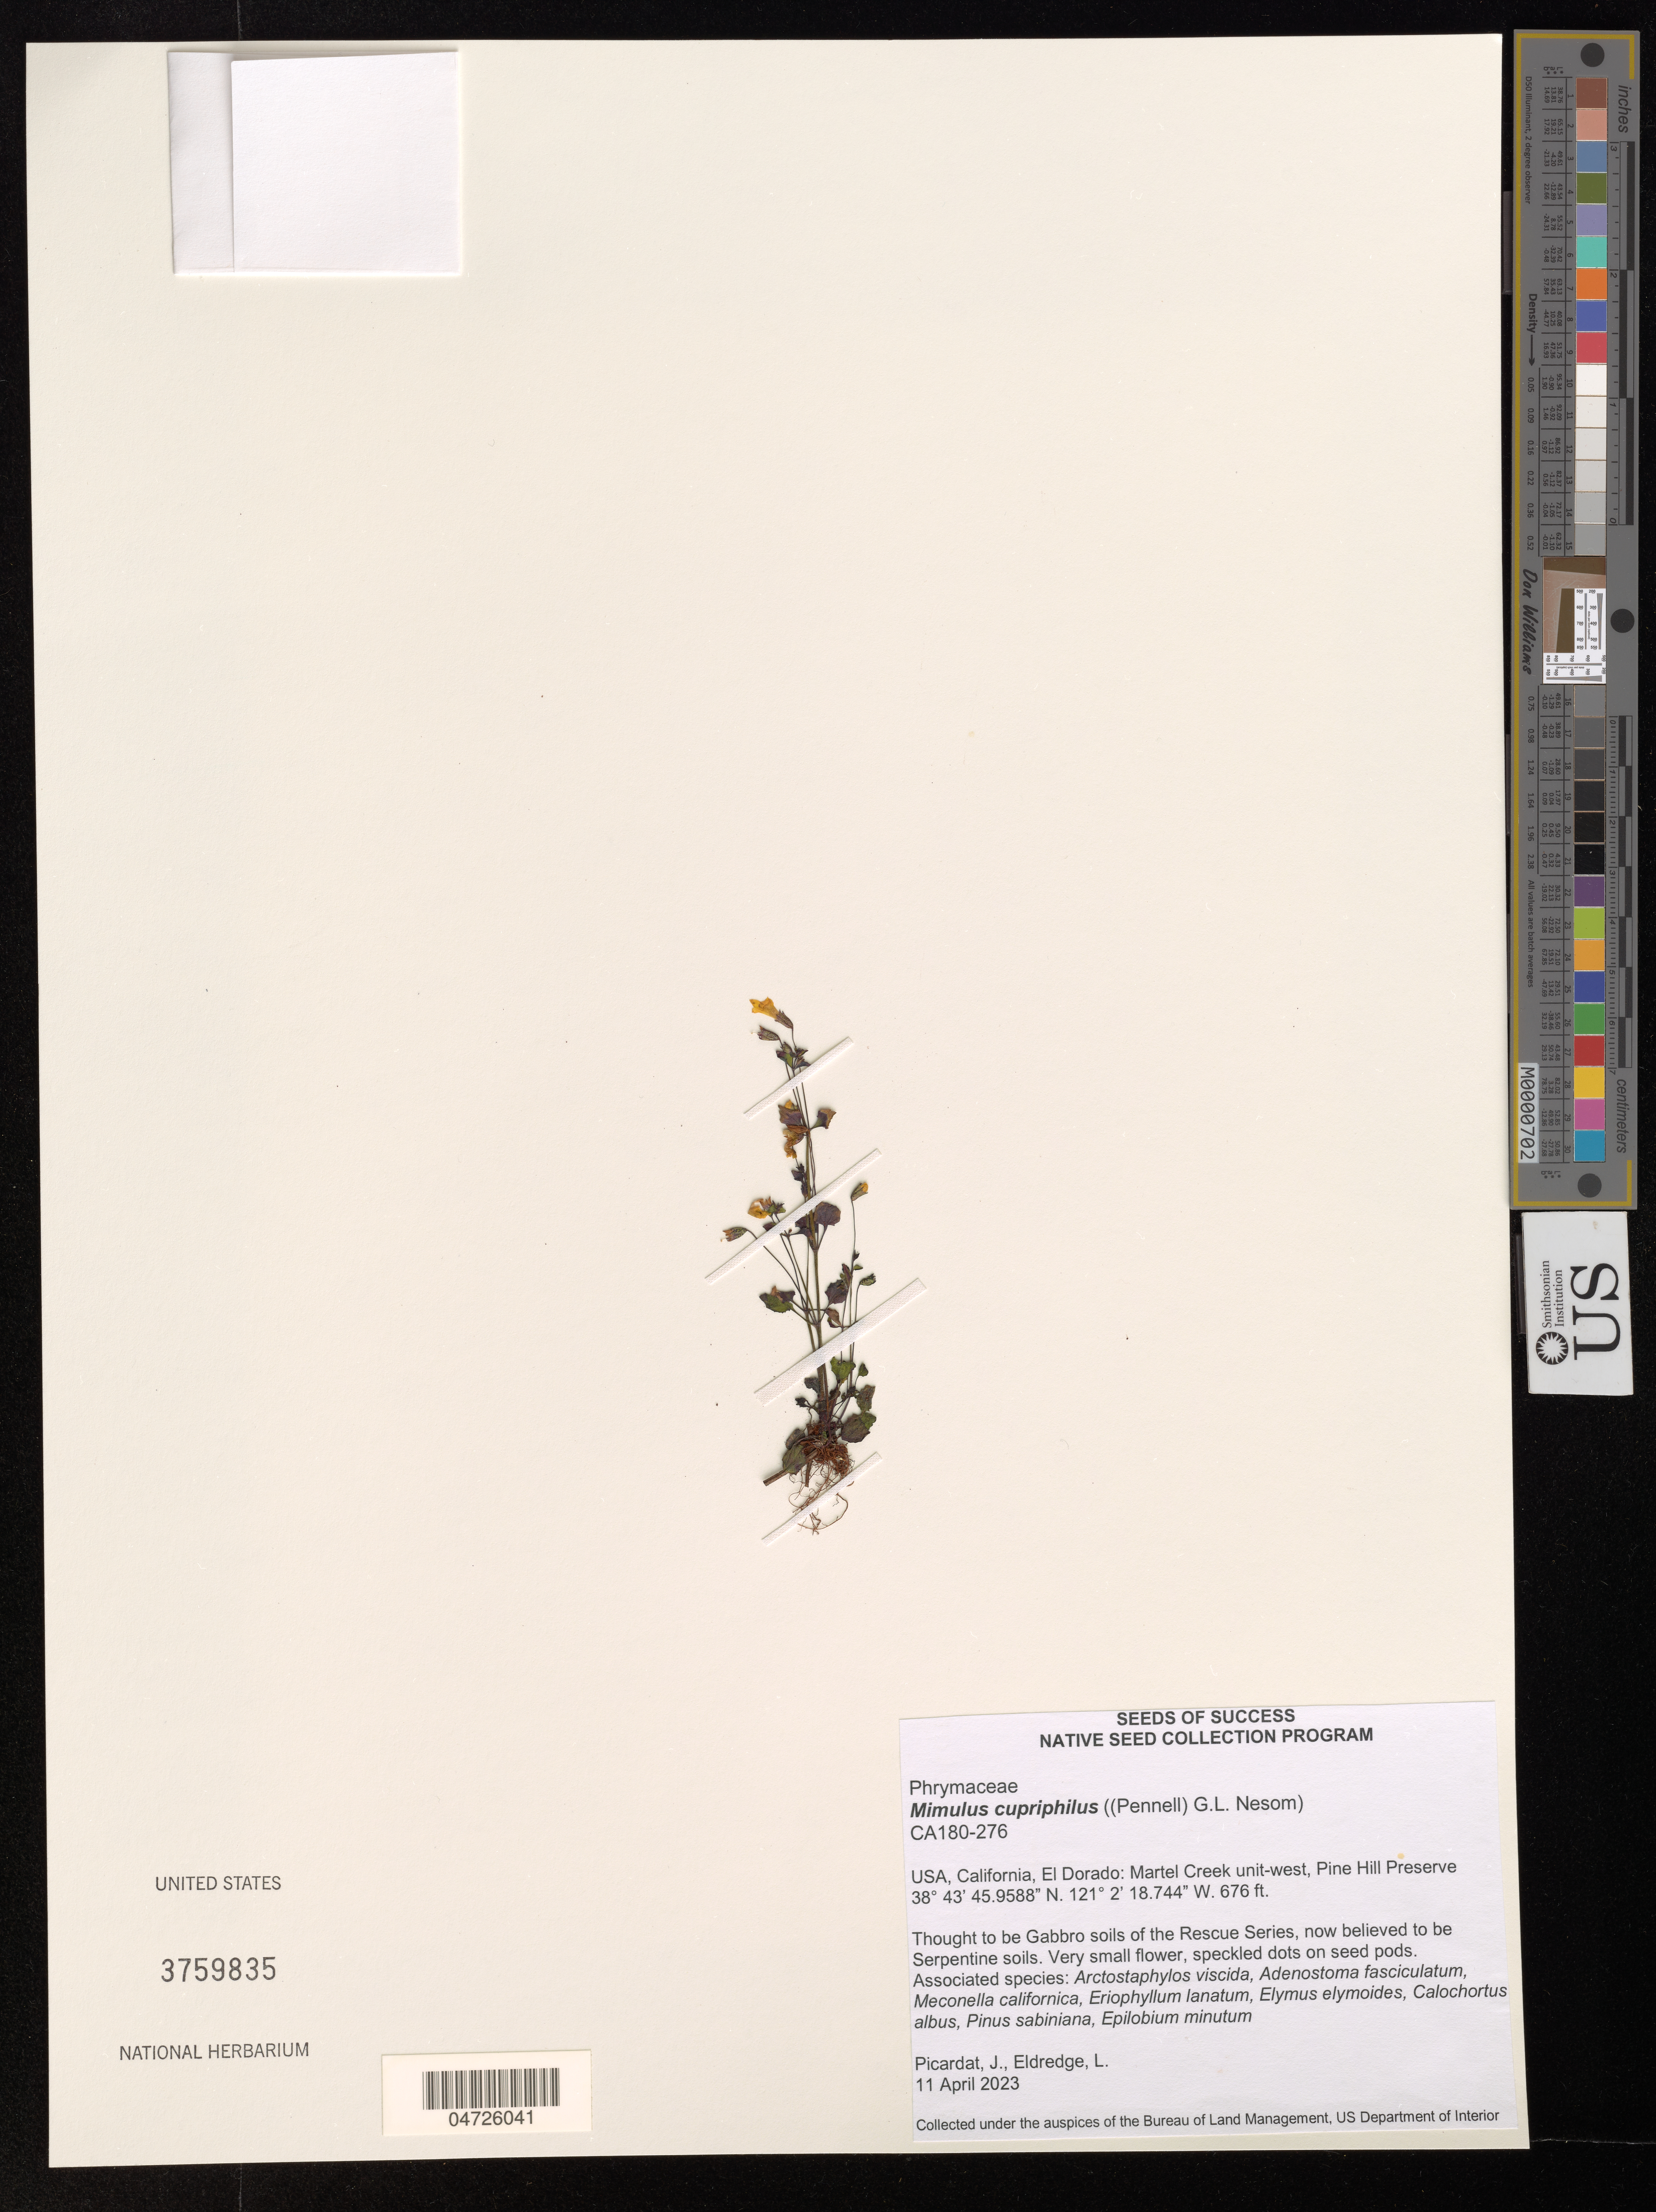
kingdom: Plantae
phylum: Tracheophyta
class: Magnoliopsida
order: Lamiales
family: Phrymaceae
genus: Mimulus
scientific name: Mimulus cupriphilus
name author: (Pennell) G.L. Nesom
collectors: J. Picardat & L. Eldredge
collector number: CA180-276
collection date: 2023-04-11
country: United States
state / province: California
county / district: El Dorado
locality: El Dorado: Martel Creek unit-west, Pine Hill Preserve.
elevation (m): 206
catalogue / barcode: US 3759835